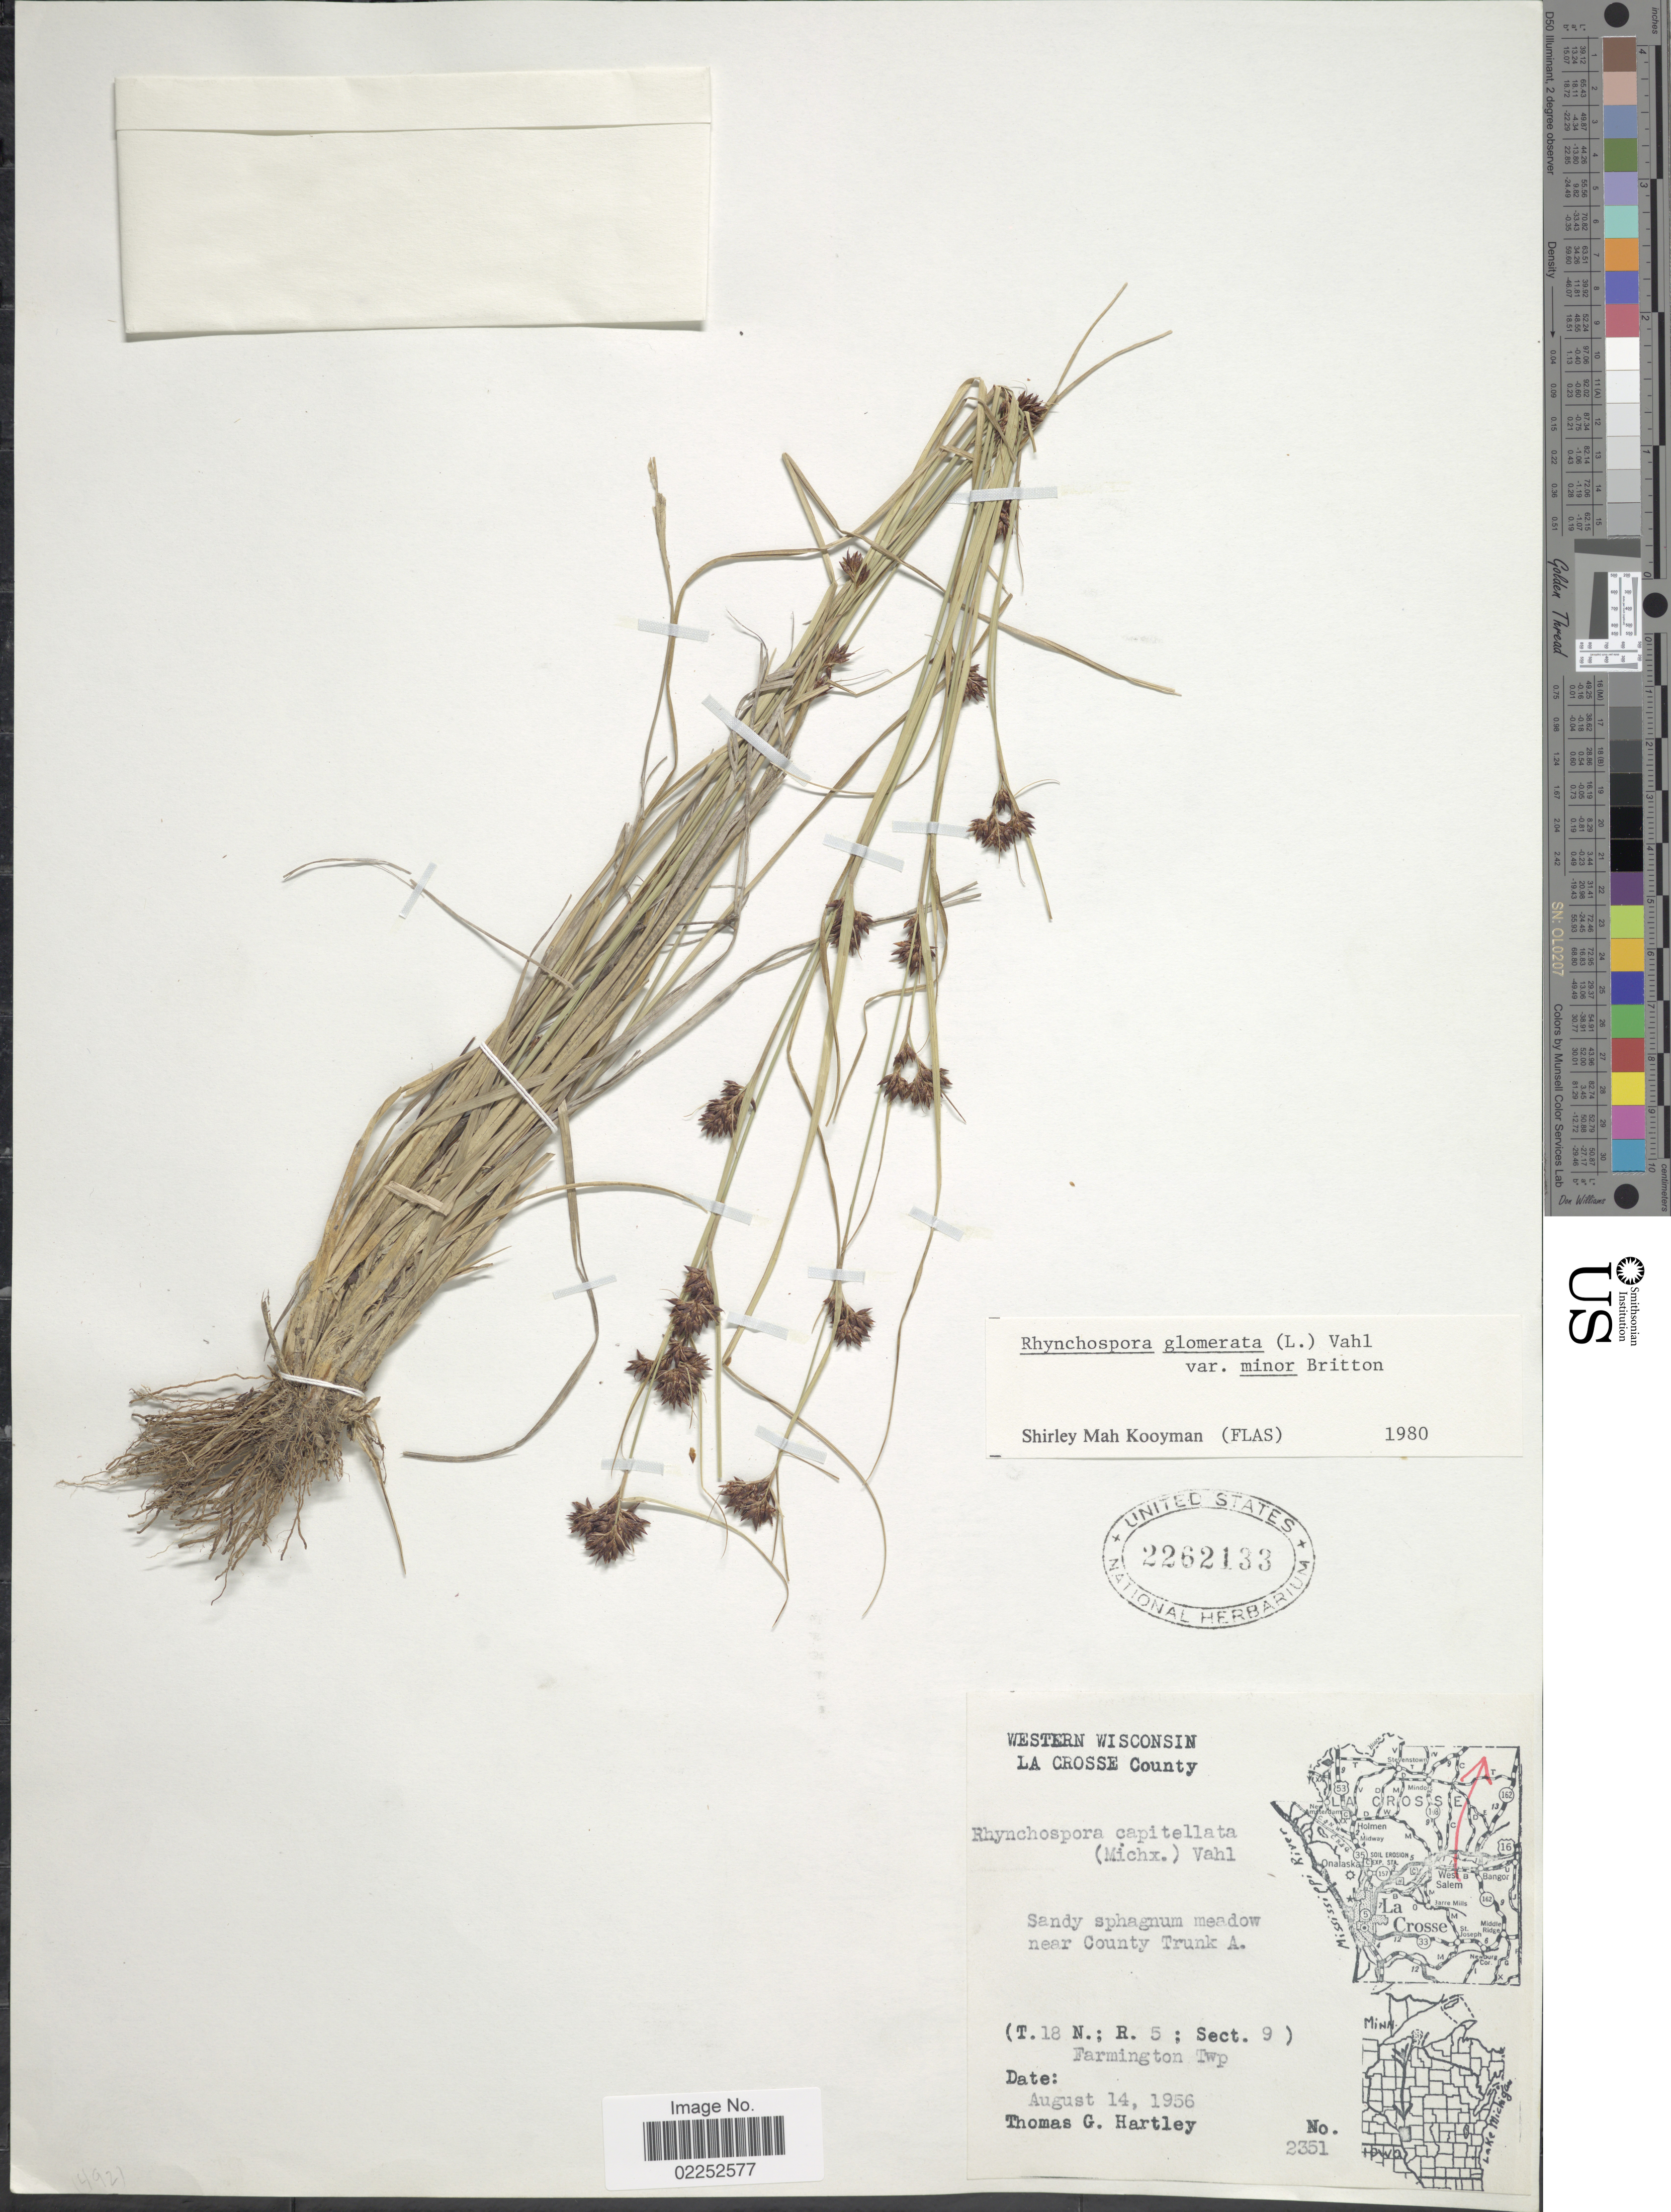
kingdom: Plantae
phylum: Tracheophyta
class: Liliopsida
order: Poales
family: Cyperaceae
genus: Rhynchospora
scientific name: Rhynchospora capitellata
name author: (Michx.) Vahl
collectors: T. G. Hartley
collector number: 2351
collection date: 1956-08-14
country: United States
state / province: Wisconsin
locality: Western Wisconsin, La Crosse County, Sandy sphagnum meadow near County Trunk A. (T 18 N; R 5; Sect 9) Farmington Twp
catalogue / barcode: US 2262133